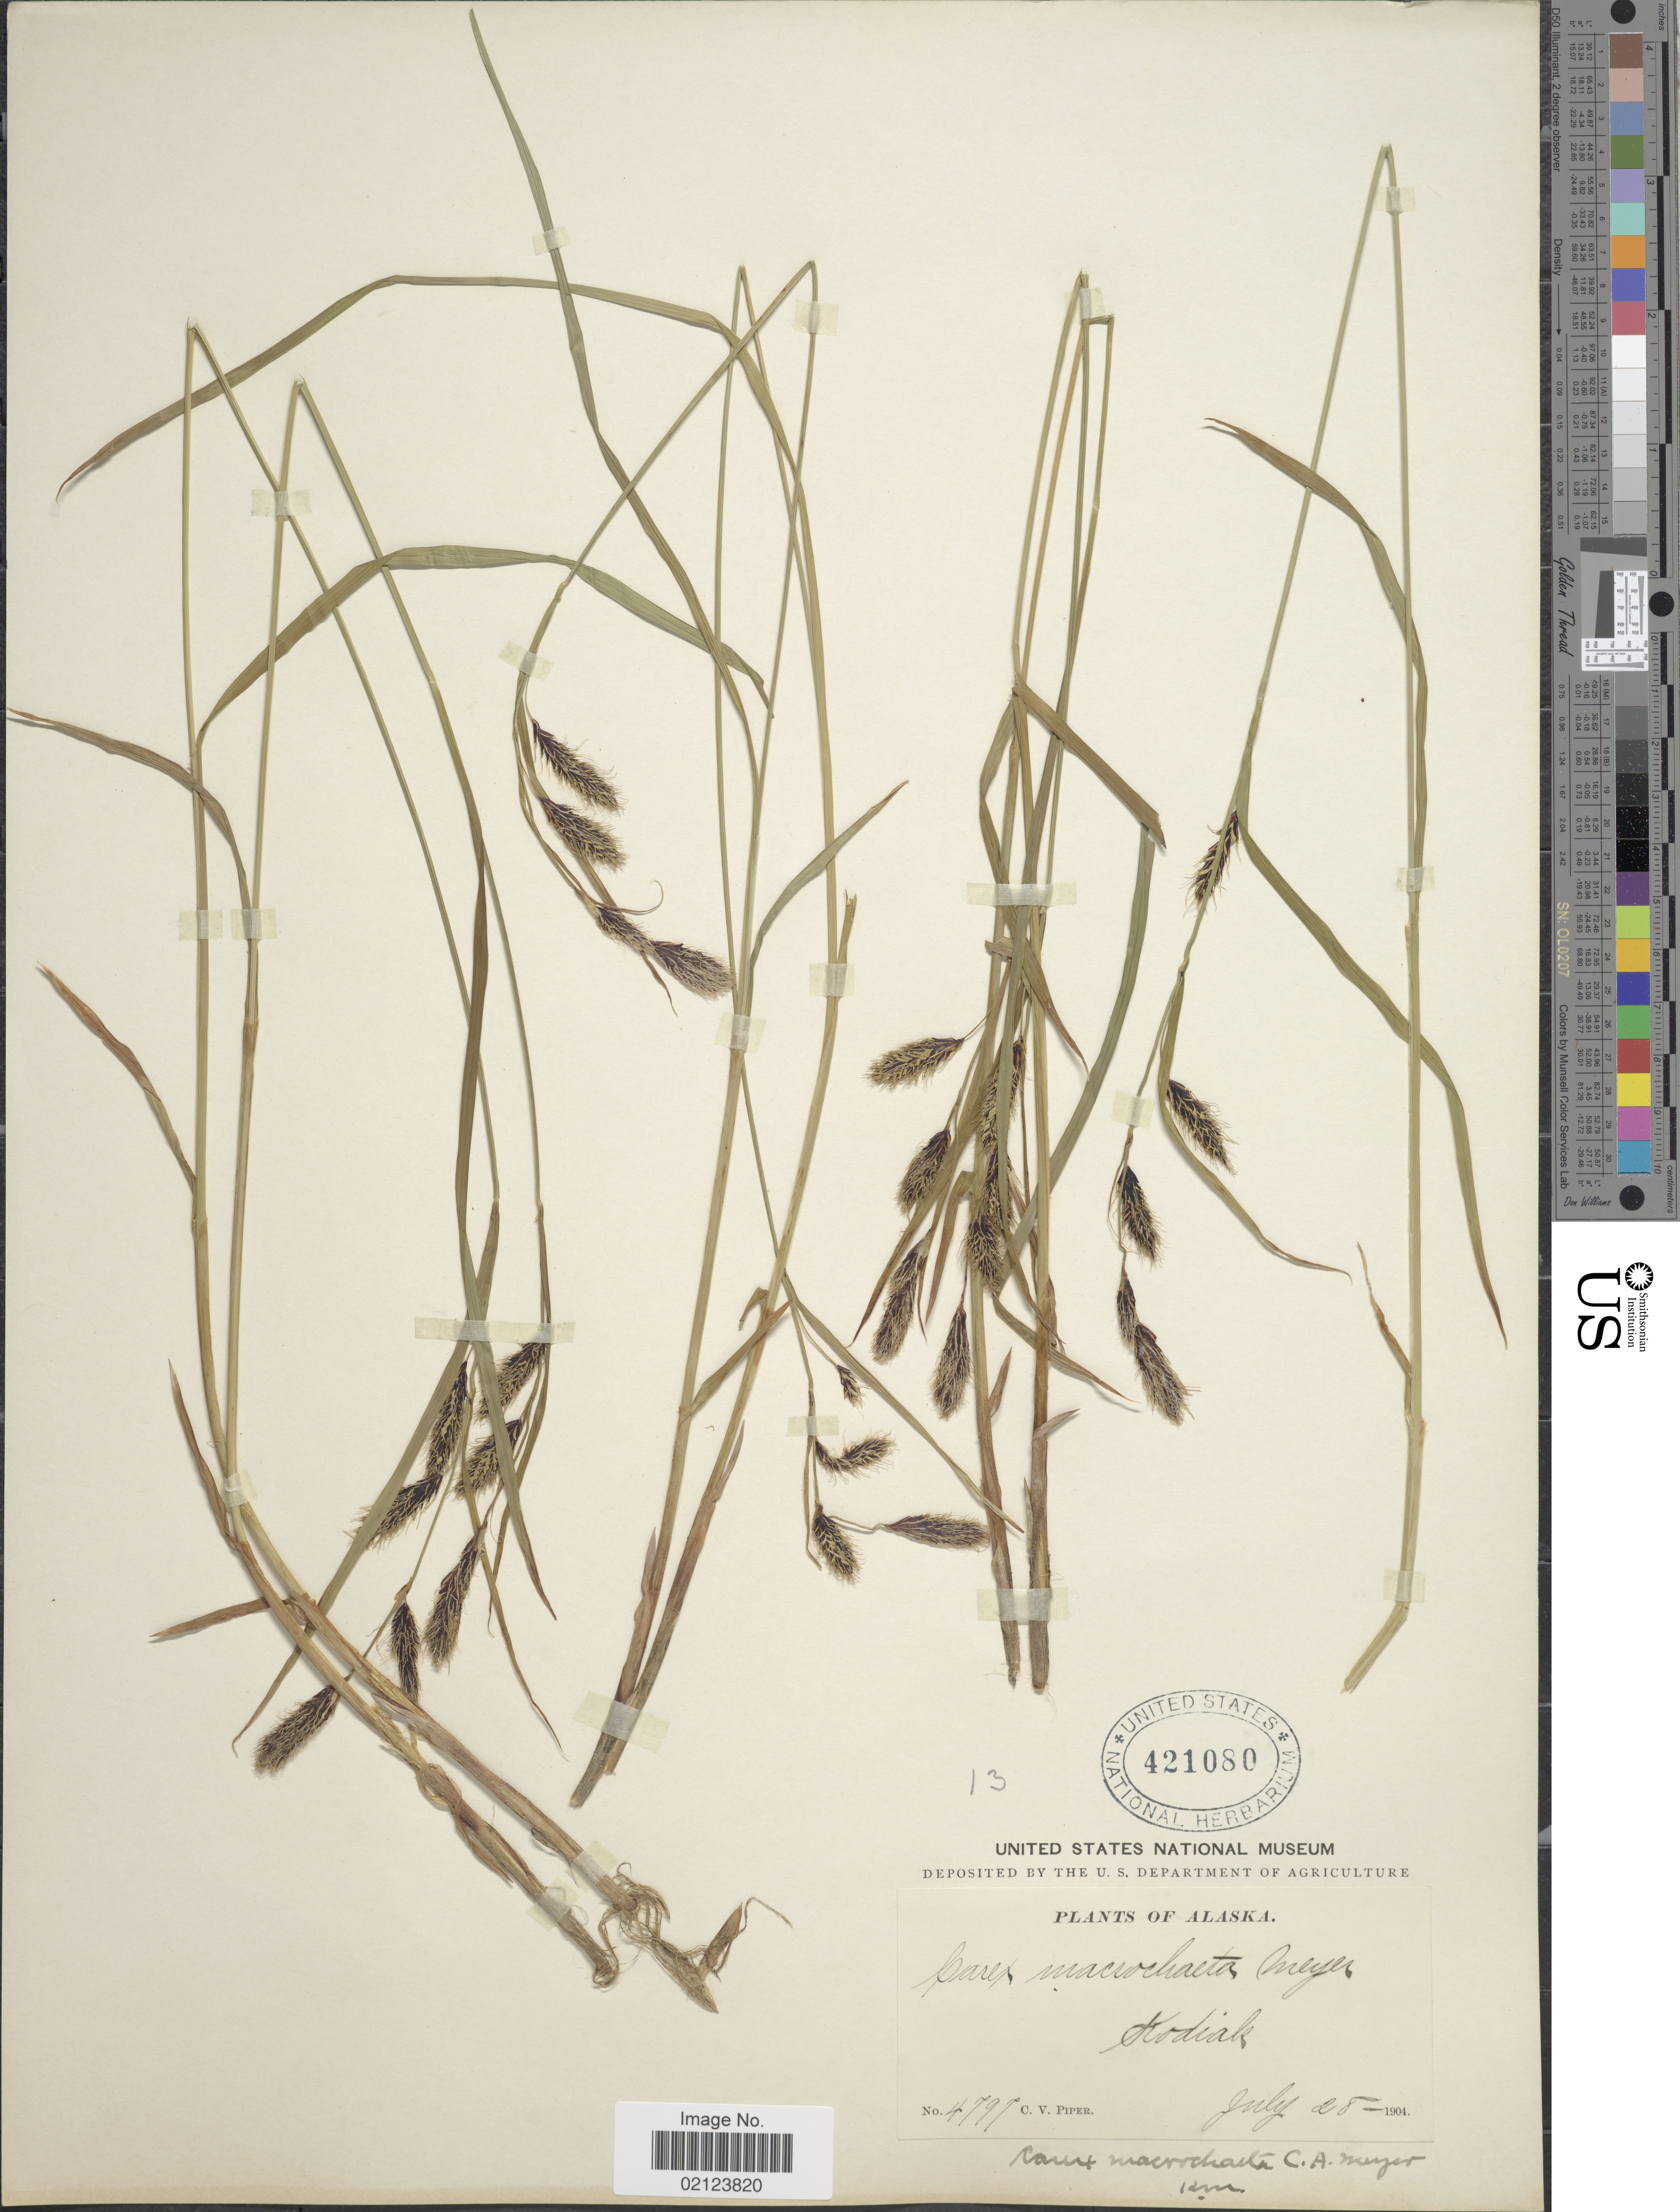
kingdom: Plantae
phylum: Tracheophyta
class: Liliopsida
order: Poales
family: Cyperaceae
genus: Carex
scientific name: Carex macrochaeta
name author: C.A. Mey.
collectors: C. V. Piper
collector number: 4797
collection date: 1904-07-28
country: United States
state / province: Alaska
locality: Kodiak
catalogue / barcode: US 421080